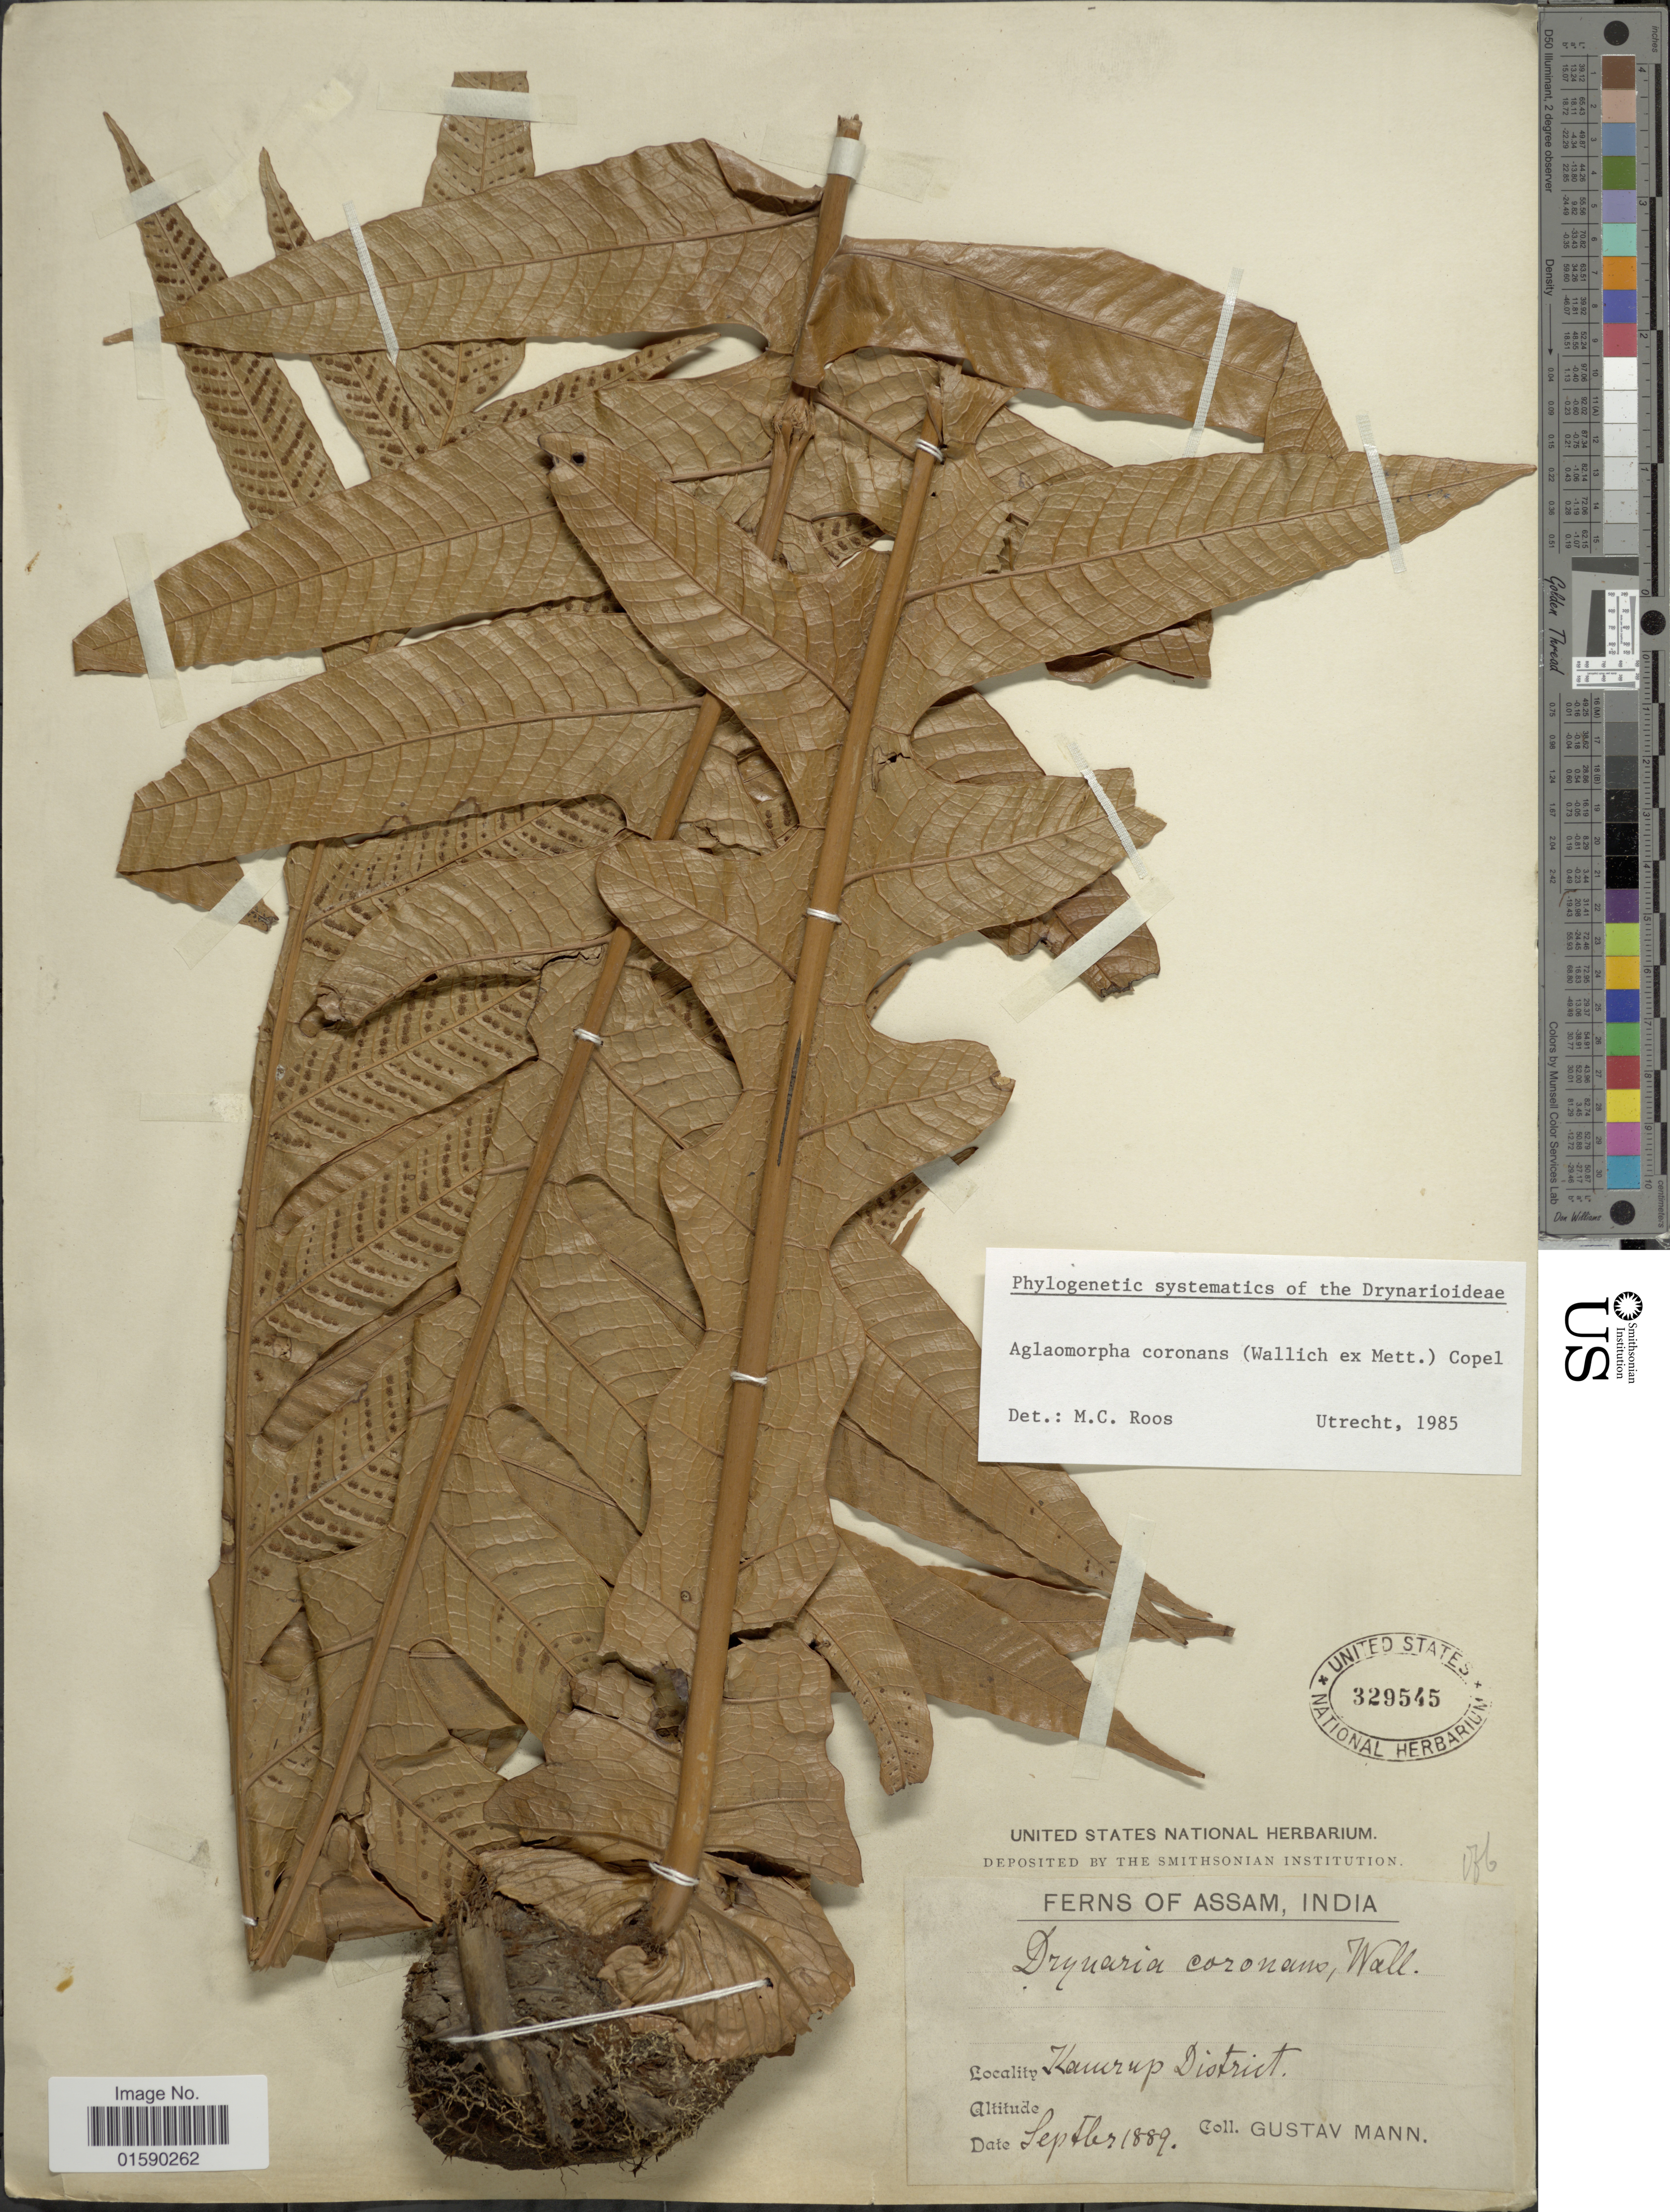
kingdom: Plantae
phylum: Tracheophyta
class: Polypodiopsida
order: Polypodiales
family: Polypodiaceae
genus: Aglaomorpha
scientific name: Aglaomorpha coronans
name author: (Wall. ex Mett.) Copel.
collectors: G. Mann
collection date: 1889-09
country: India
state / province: Assam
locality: Kamrup District.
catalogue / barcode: US 329545